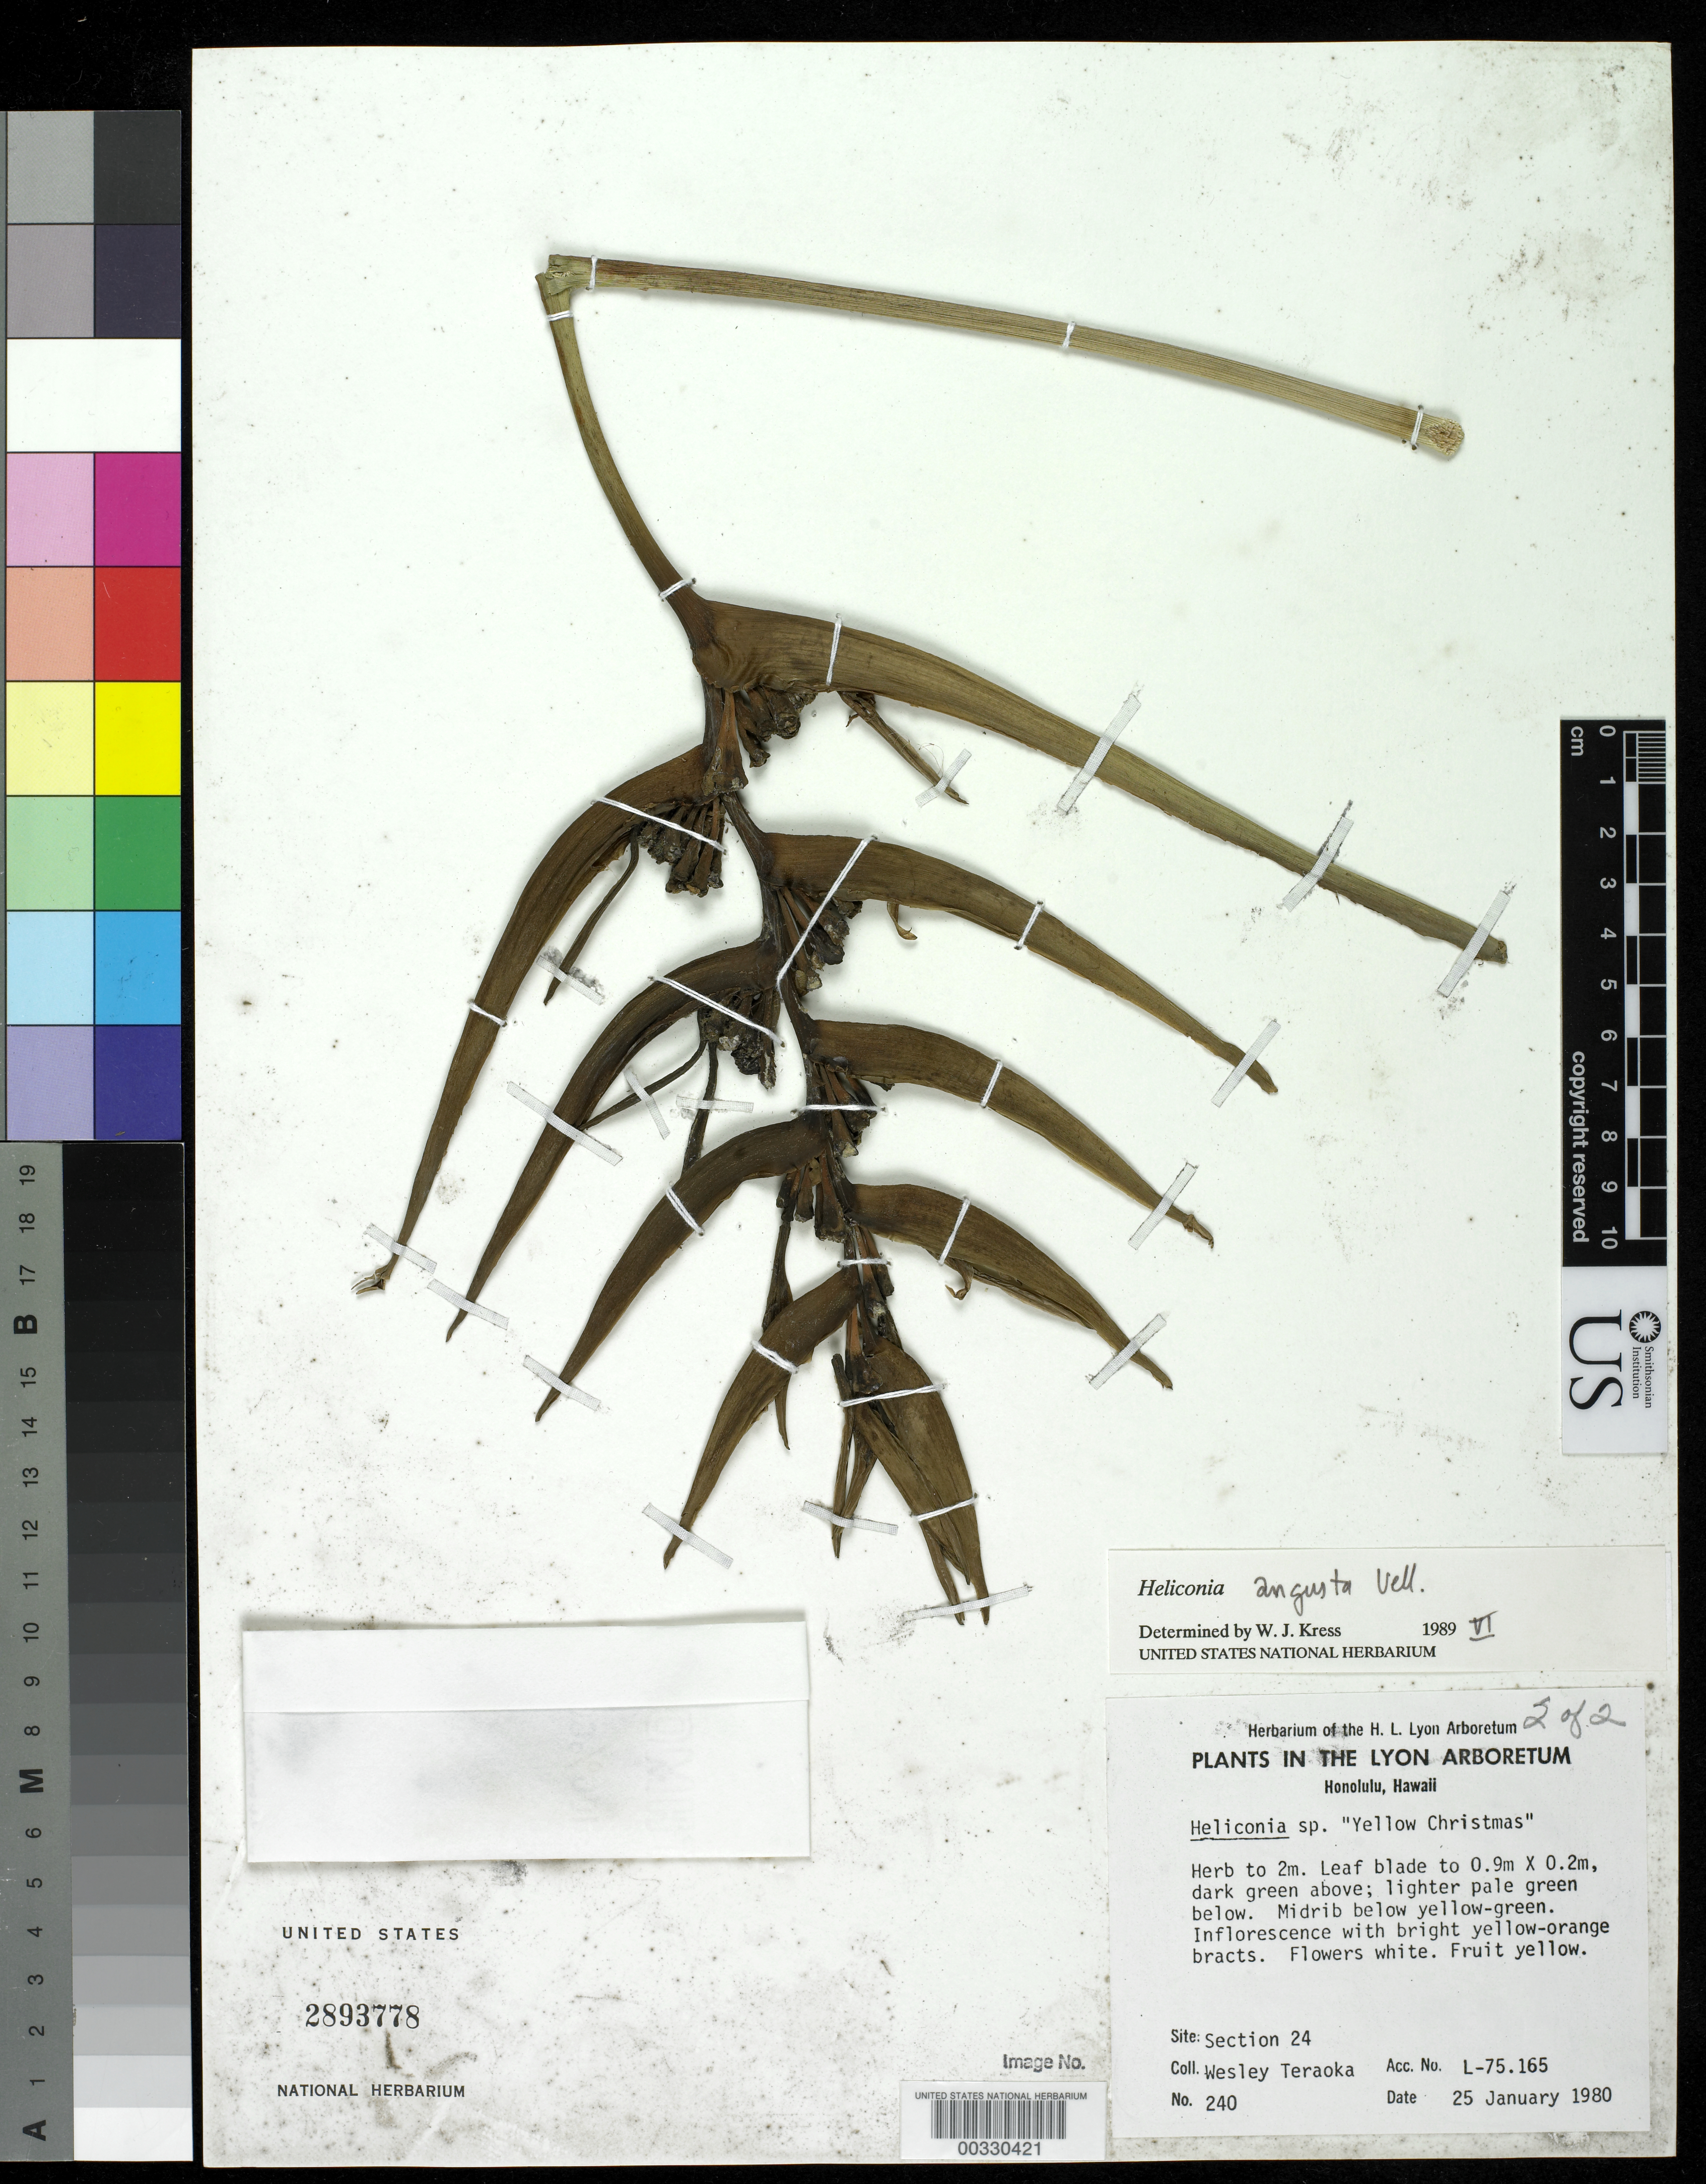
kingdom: Plantae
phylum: Tracheophyta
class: Liliopsida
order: Zingiberales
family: Heliconiaceae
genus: Heliconia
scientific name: Heliconia angusta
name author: Vell.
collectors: W. Teraoka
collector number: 240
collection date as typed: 25 Jan 1980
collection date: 1980-01-25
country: United States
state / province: Hawaii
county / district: Honolulu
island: Oahu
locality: Honolulu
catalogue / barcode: US 2893778